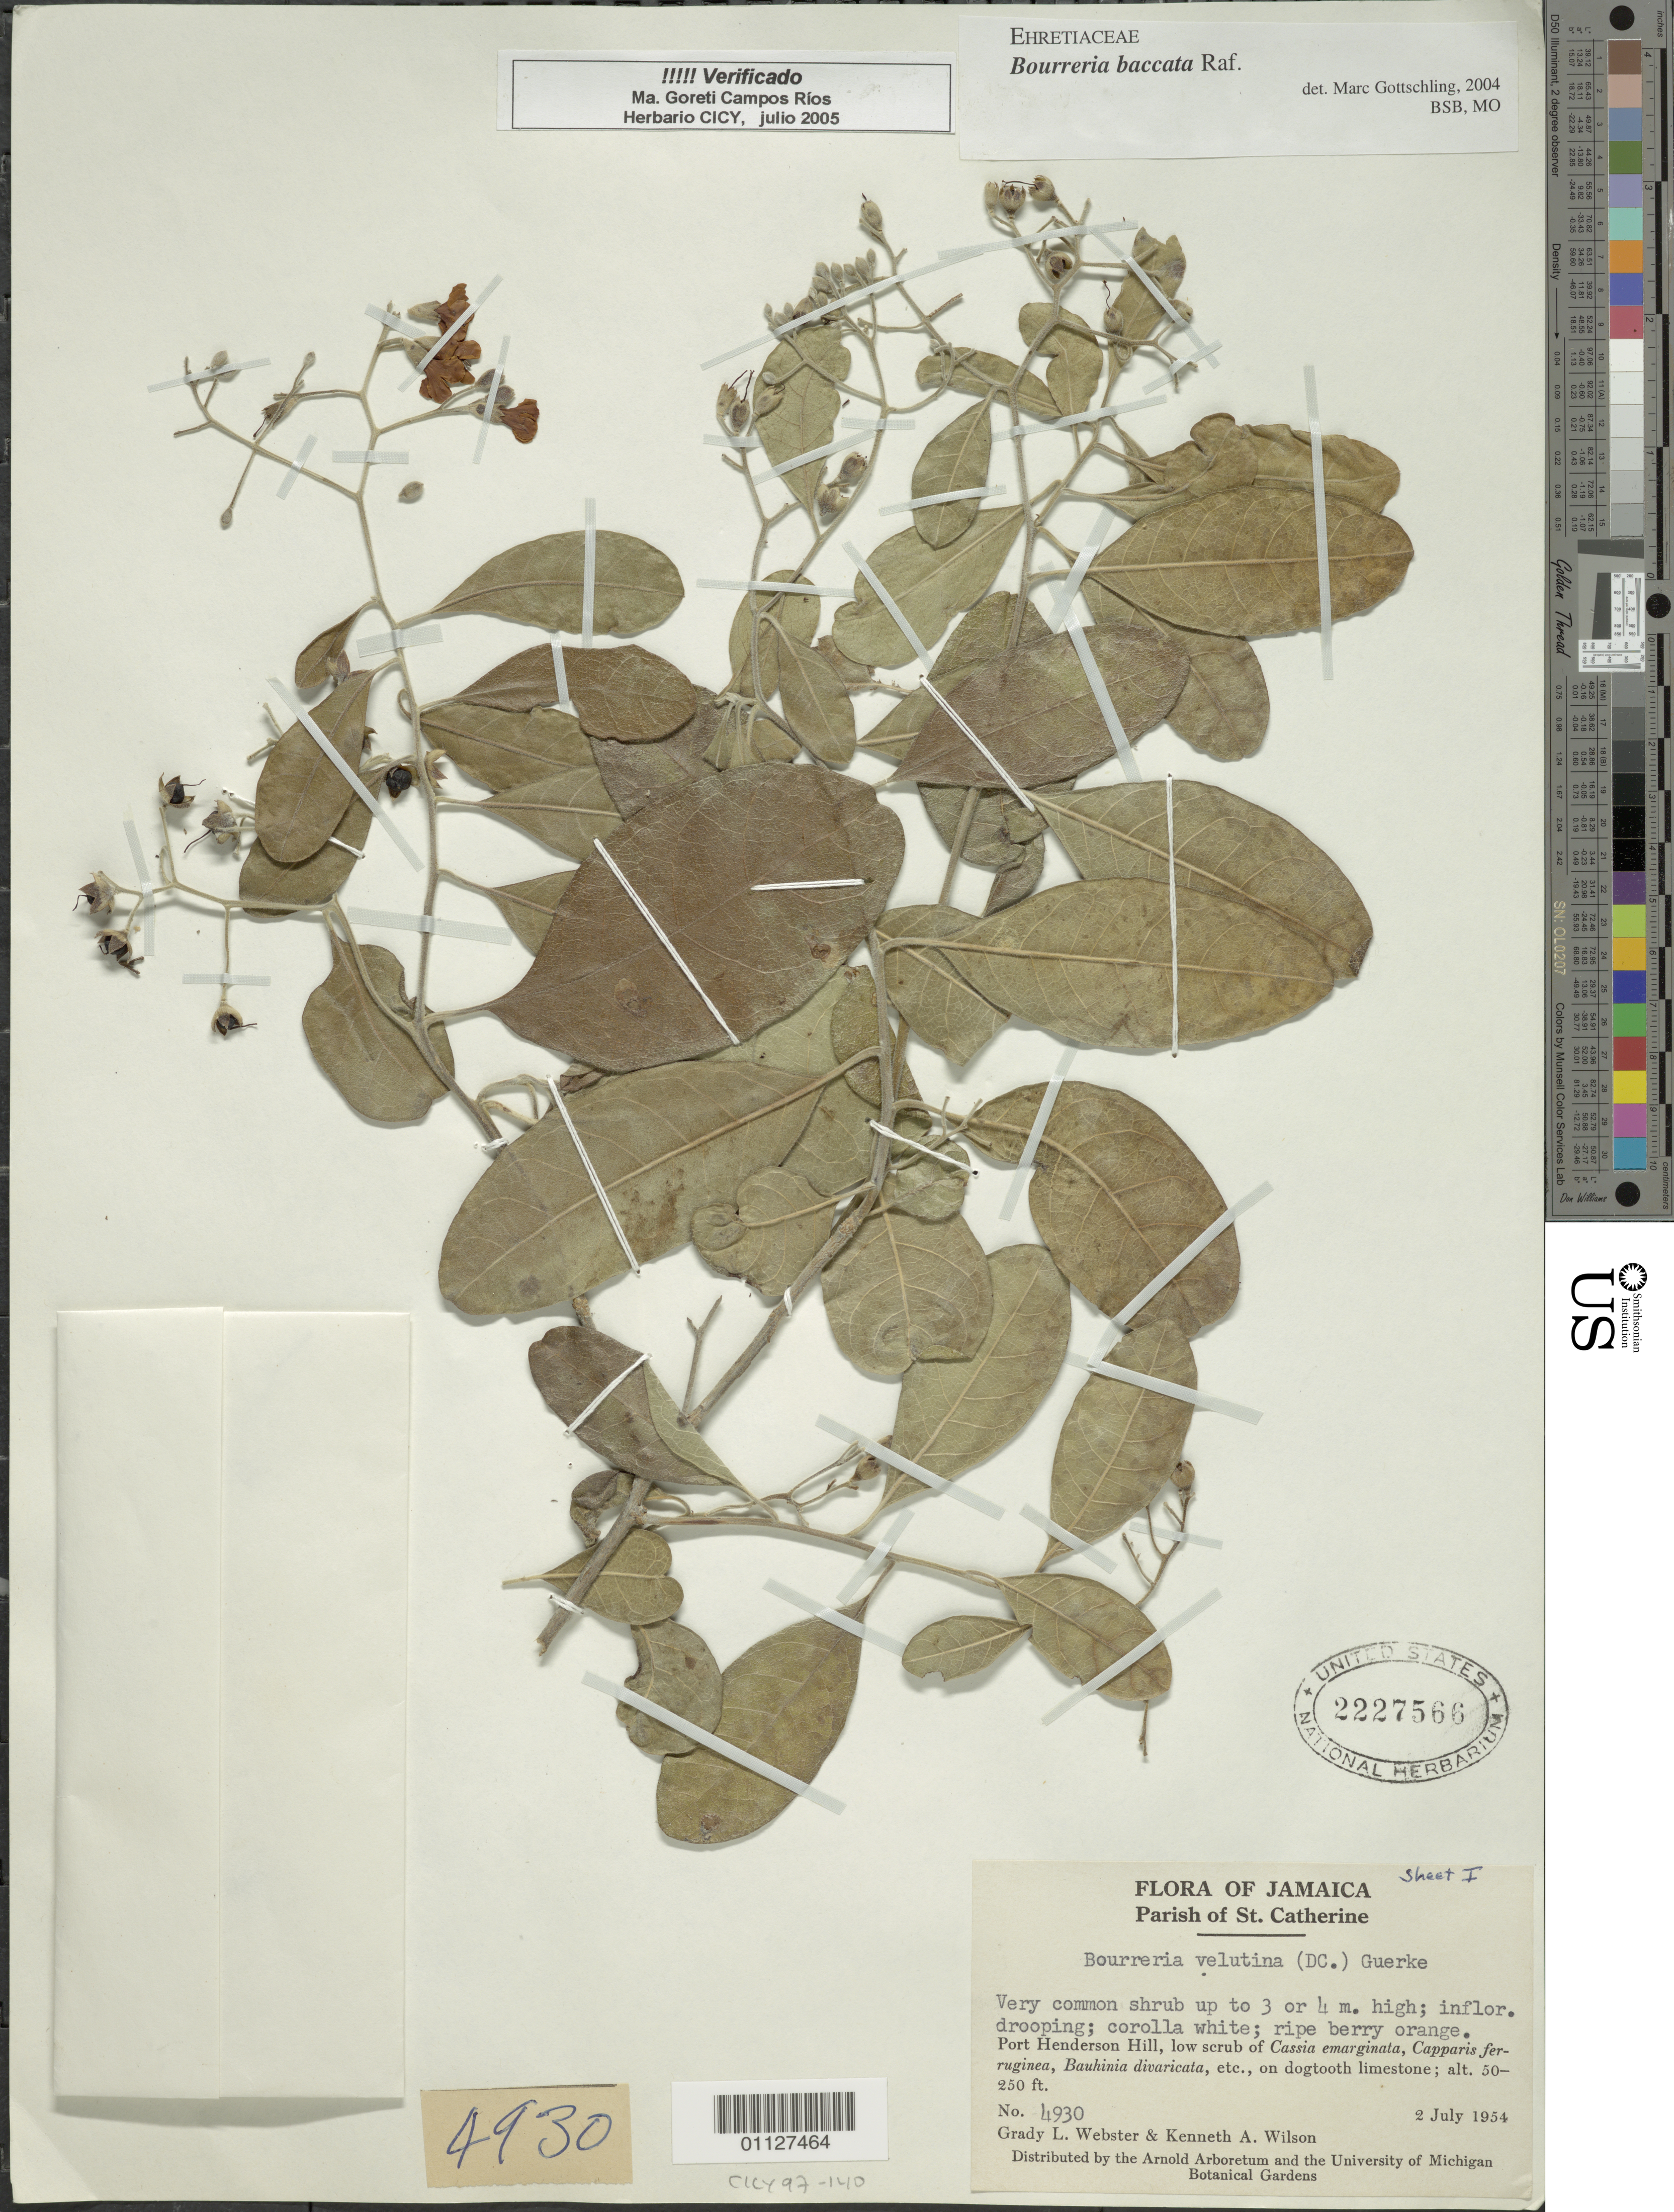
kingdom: Plantae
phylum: Tracheophyta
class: Magnoliopsida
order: Boraginales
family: Ehretiaceae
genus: Bourreria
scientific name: Bourreria baccata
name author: Raf.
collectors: G. L. Webster & K. A. Wilson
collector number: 4930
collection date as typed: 02 Jul 1954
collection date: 1954-07-02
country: Jamaica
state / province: Saint Catherine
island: Jamaica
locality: Port Henderson hill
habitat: low scrub of Cassia emarginata, Capparis ferruginea, Bauhinia divaaricata, etc. | on dogtooth limestone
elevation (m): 15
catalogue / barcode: US 2227566